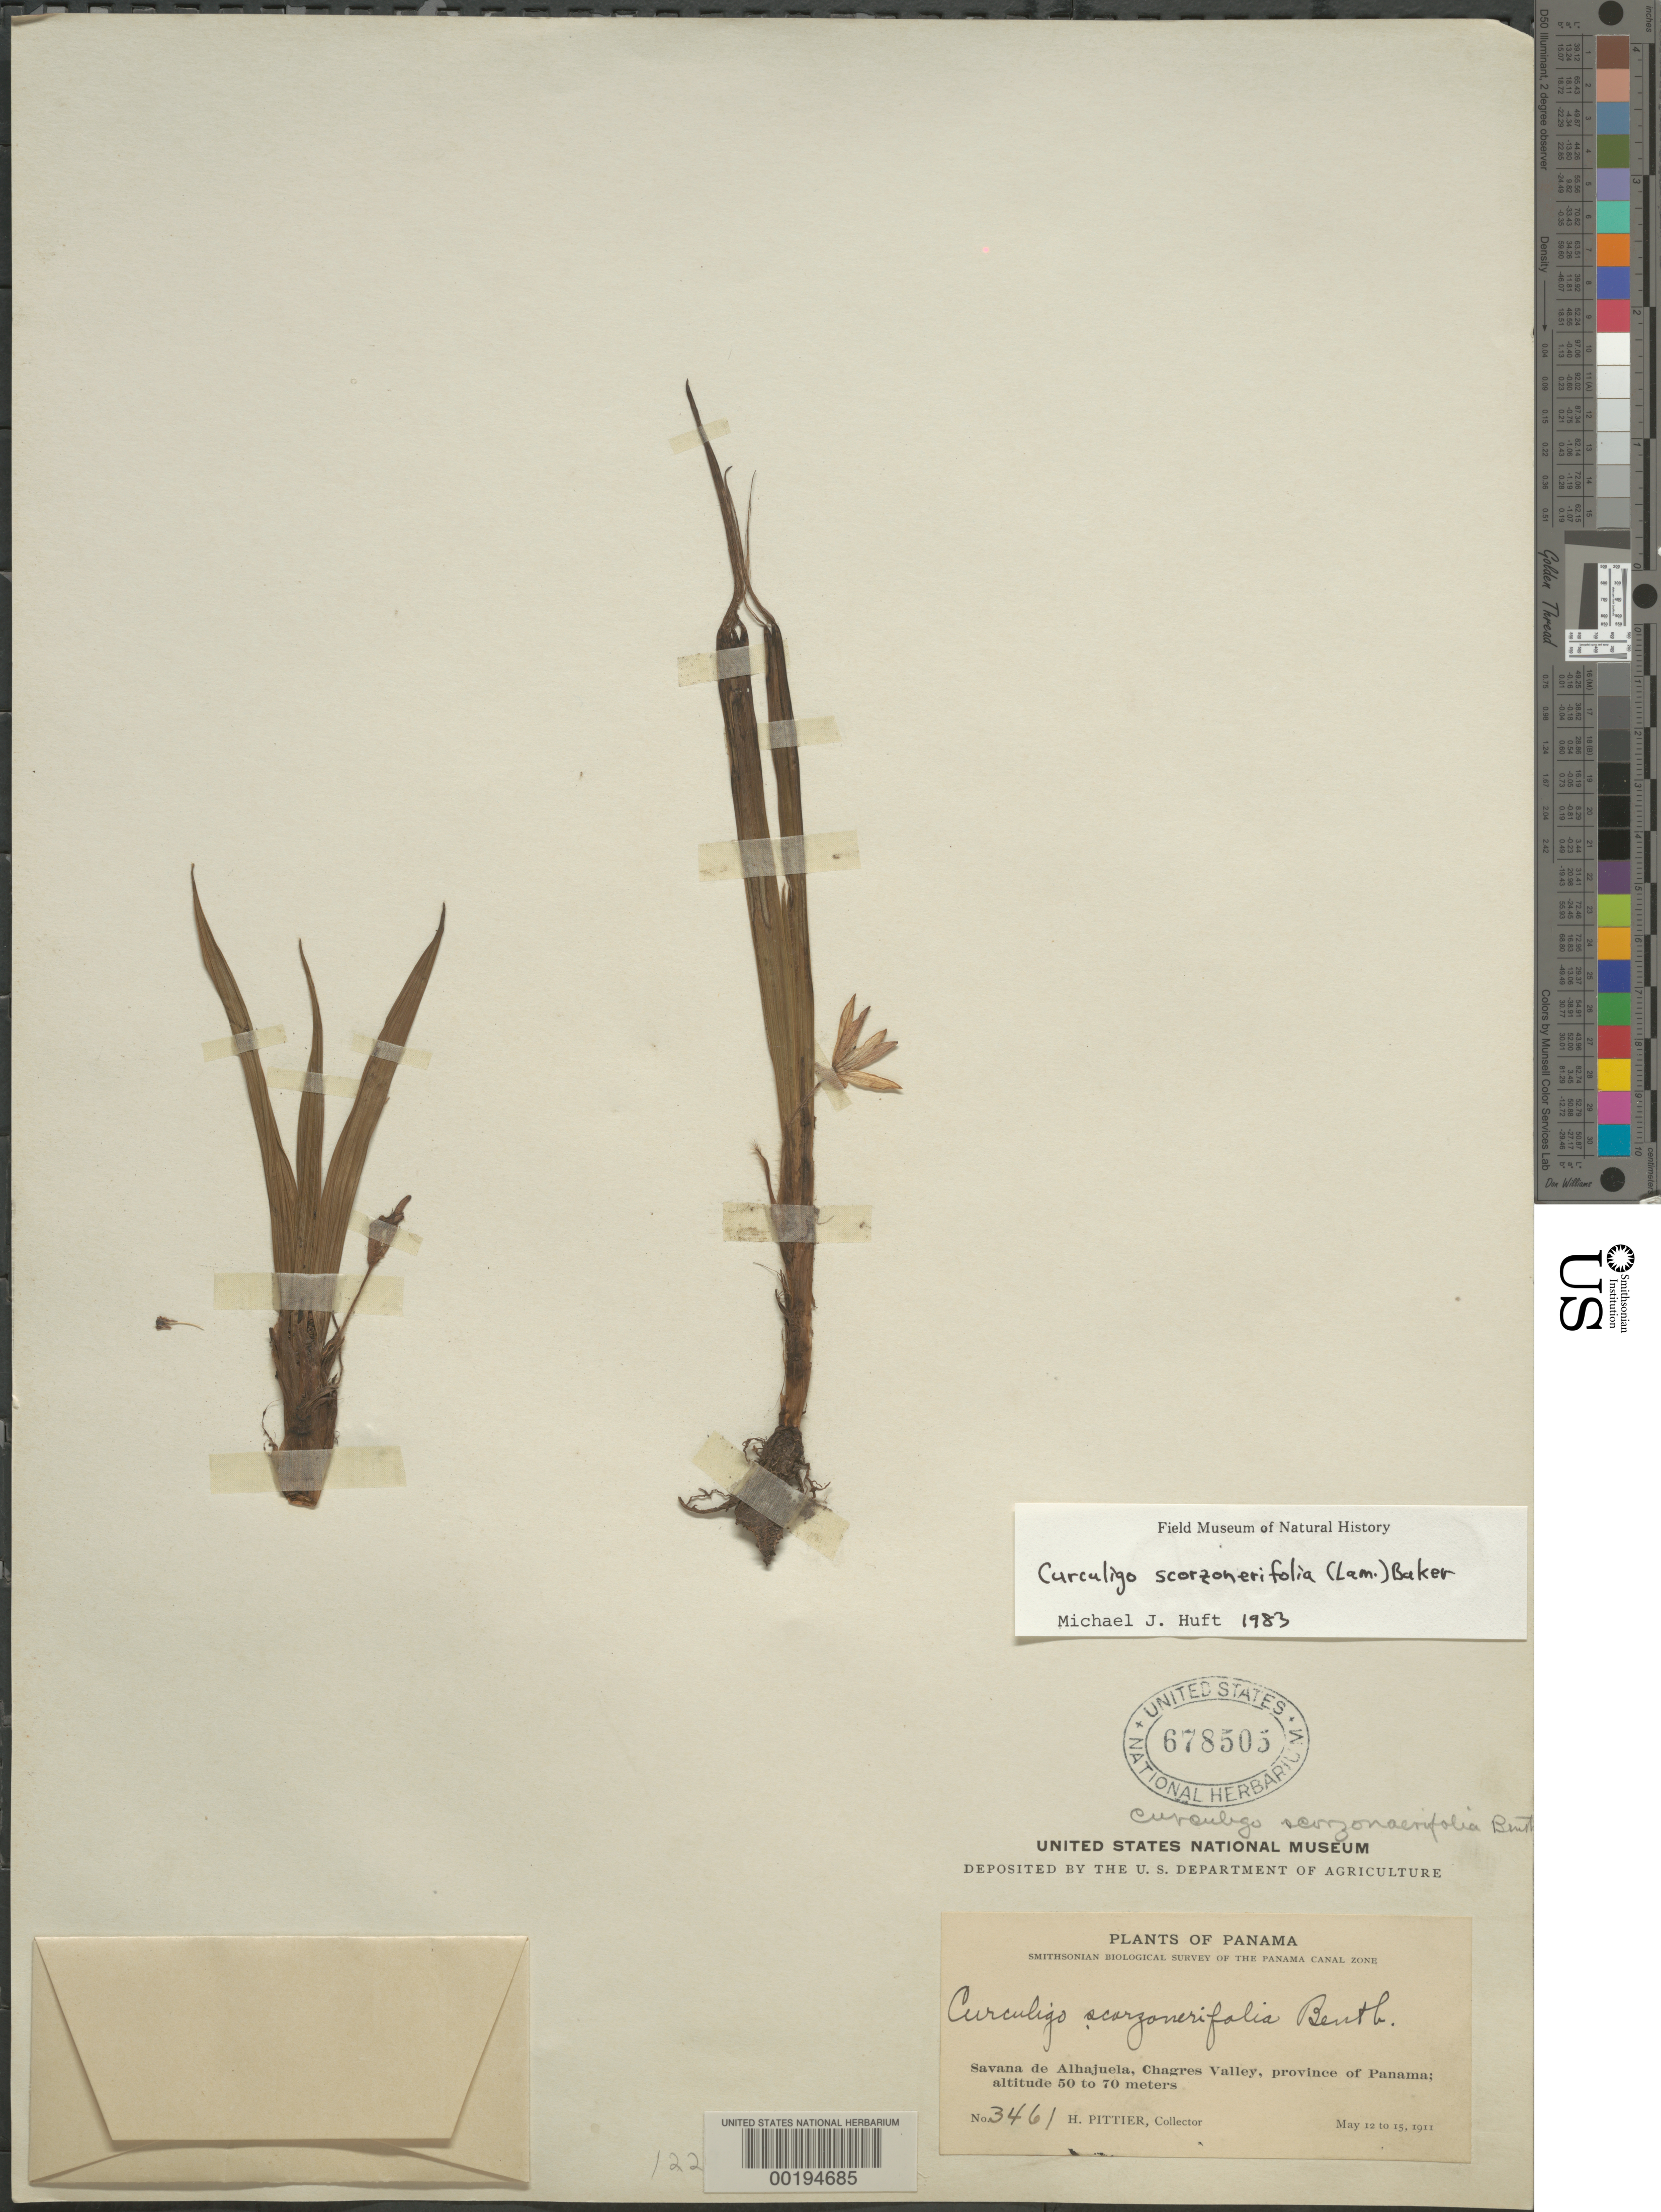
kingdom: Plantae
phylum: Tracheophyta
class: Liliopsida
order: Asparagales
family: Hypoxidaceae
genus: Curculigo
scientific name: Curculigo scorzonerifolia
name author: (Lam.) Baker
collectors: H. F. Pittier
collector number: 3461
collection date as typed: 12 May 1911 to 15 May 1911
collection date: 1911-05-12/1911-05-15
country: Panama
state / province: Panamá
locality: Savana de Alhajuela, Chagres Valley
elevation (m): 50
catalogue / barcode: US 678505